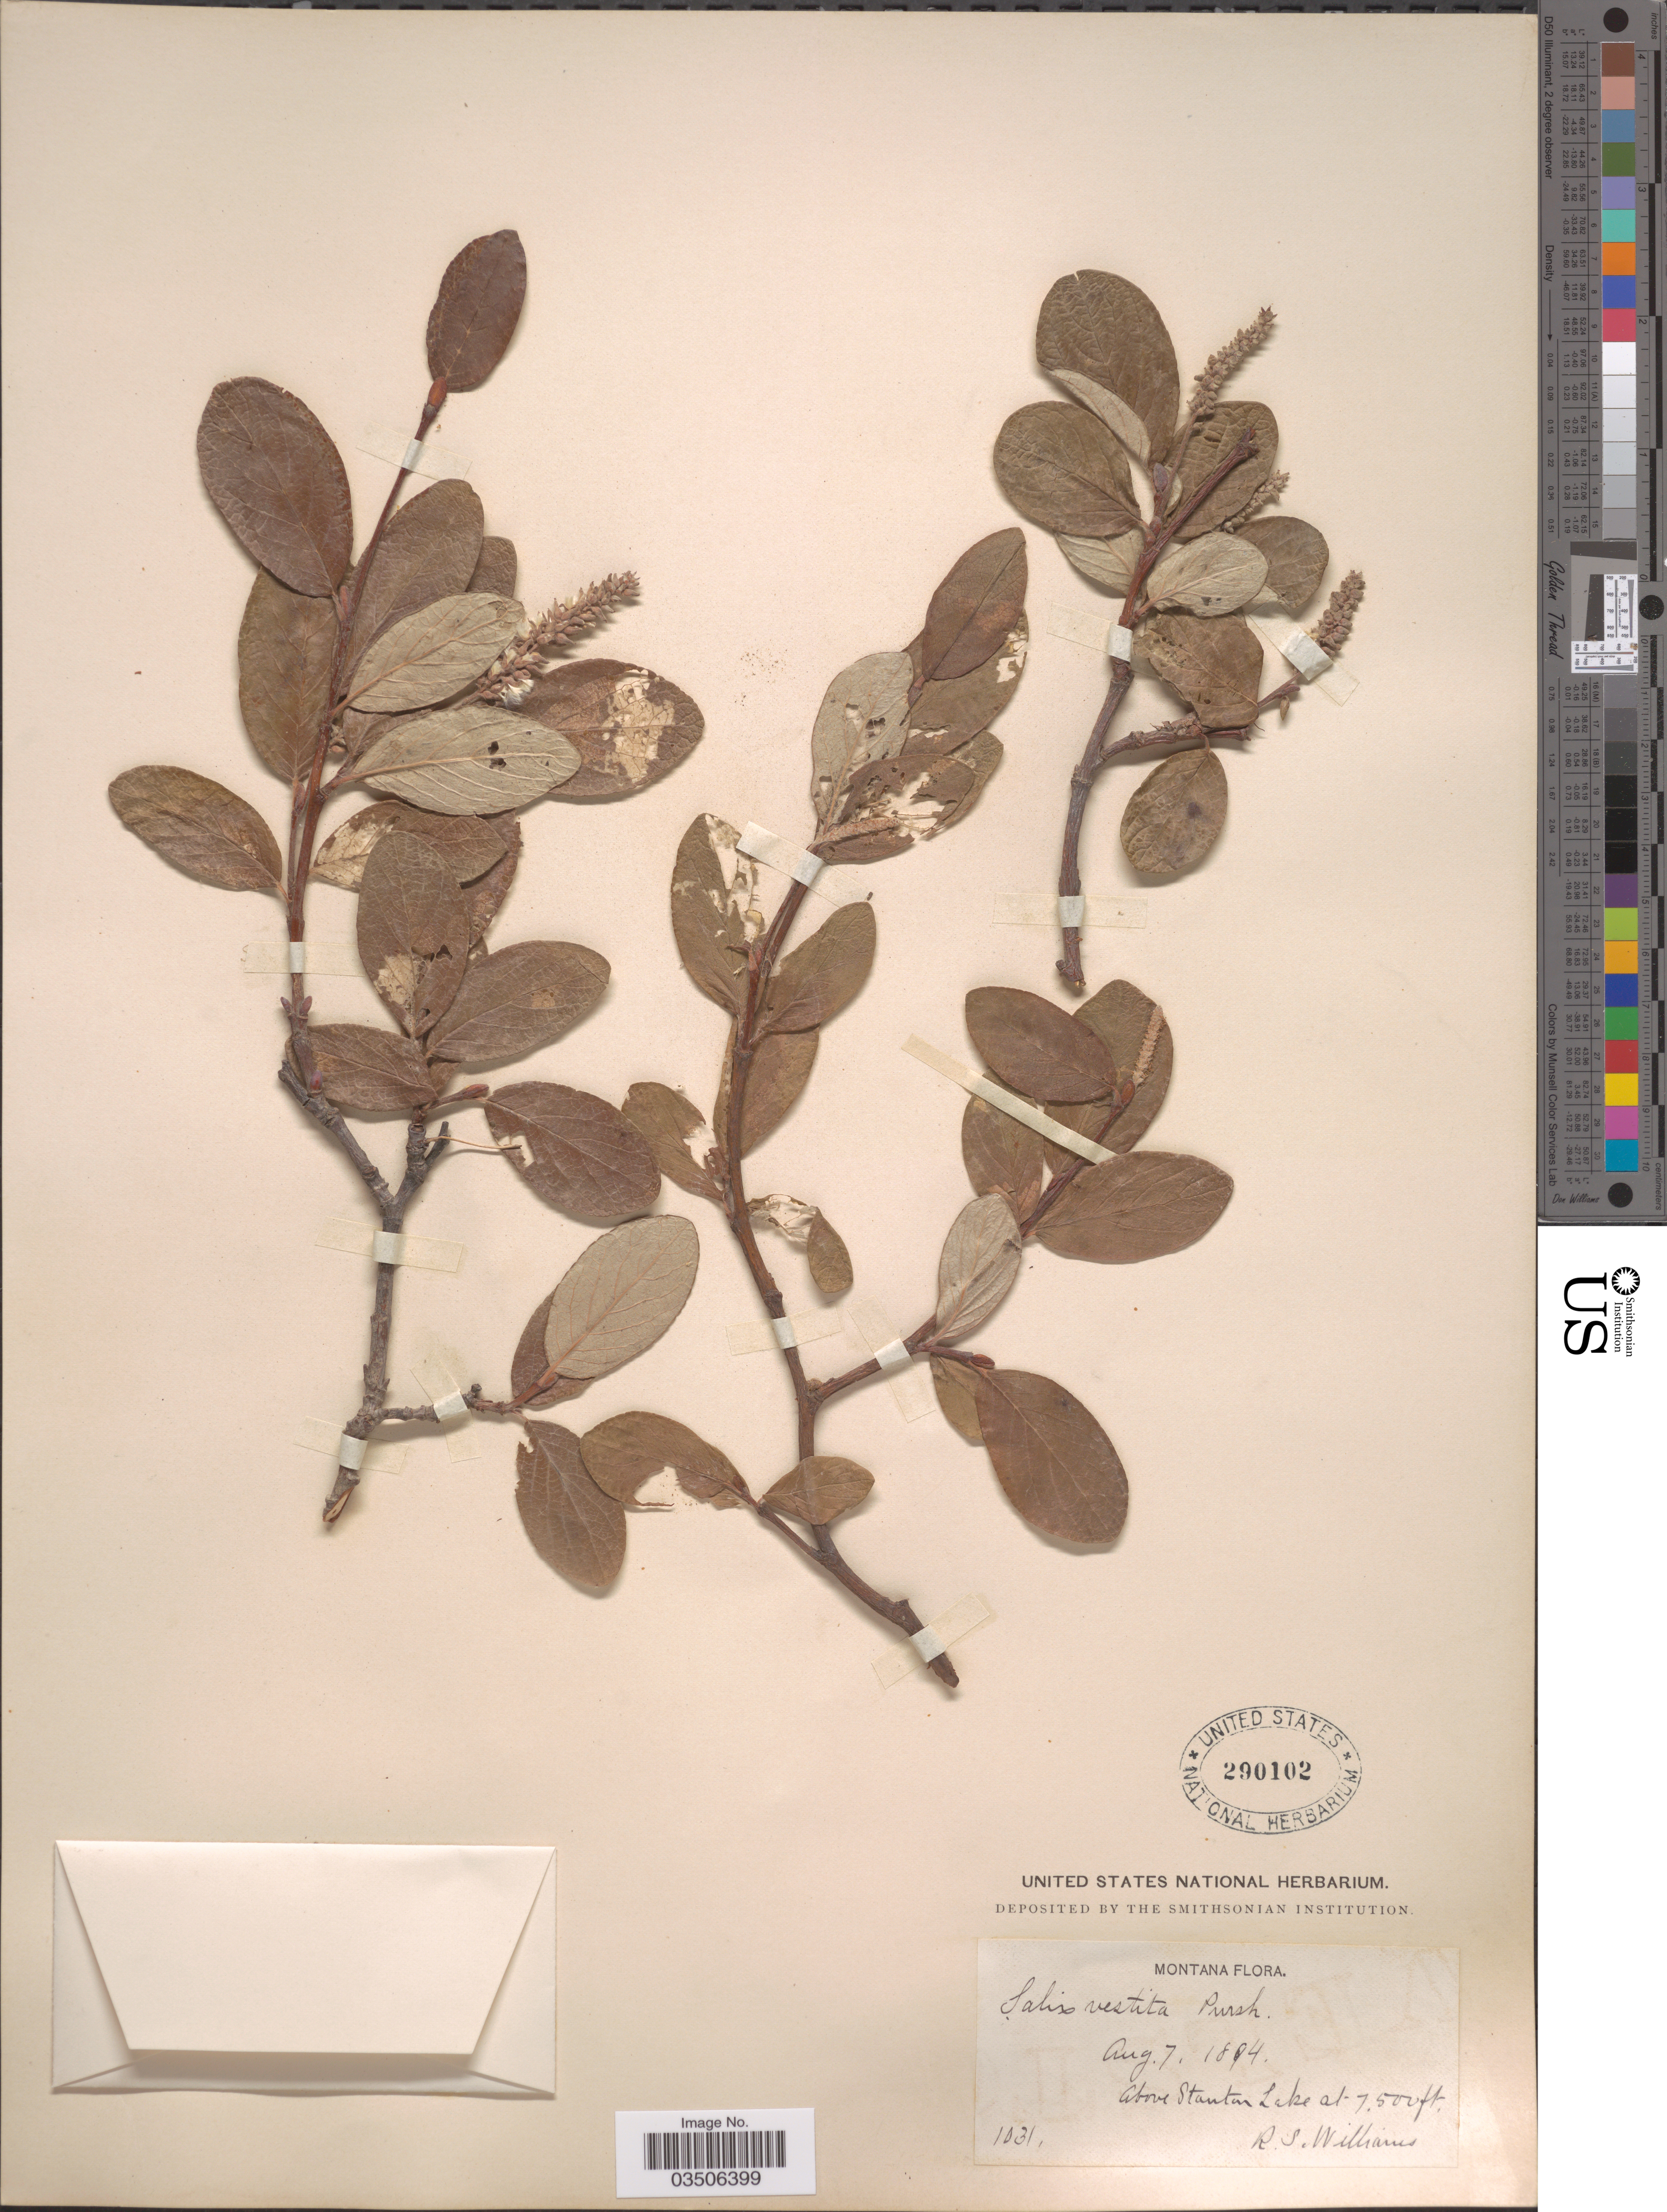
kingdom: Plantae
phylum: Tracheophyta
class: Magnoliopsida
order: Malpighiales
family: Salicaceae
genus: Salix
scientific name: Salix vestita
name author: Pursh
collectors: R. S. Williams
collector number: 1031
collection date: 1894-08-07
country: United States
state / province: Montana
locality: Above Stanton Lake.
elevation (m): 2286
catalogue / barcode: US 290102